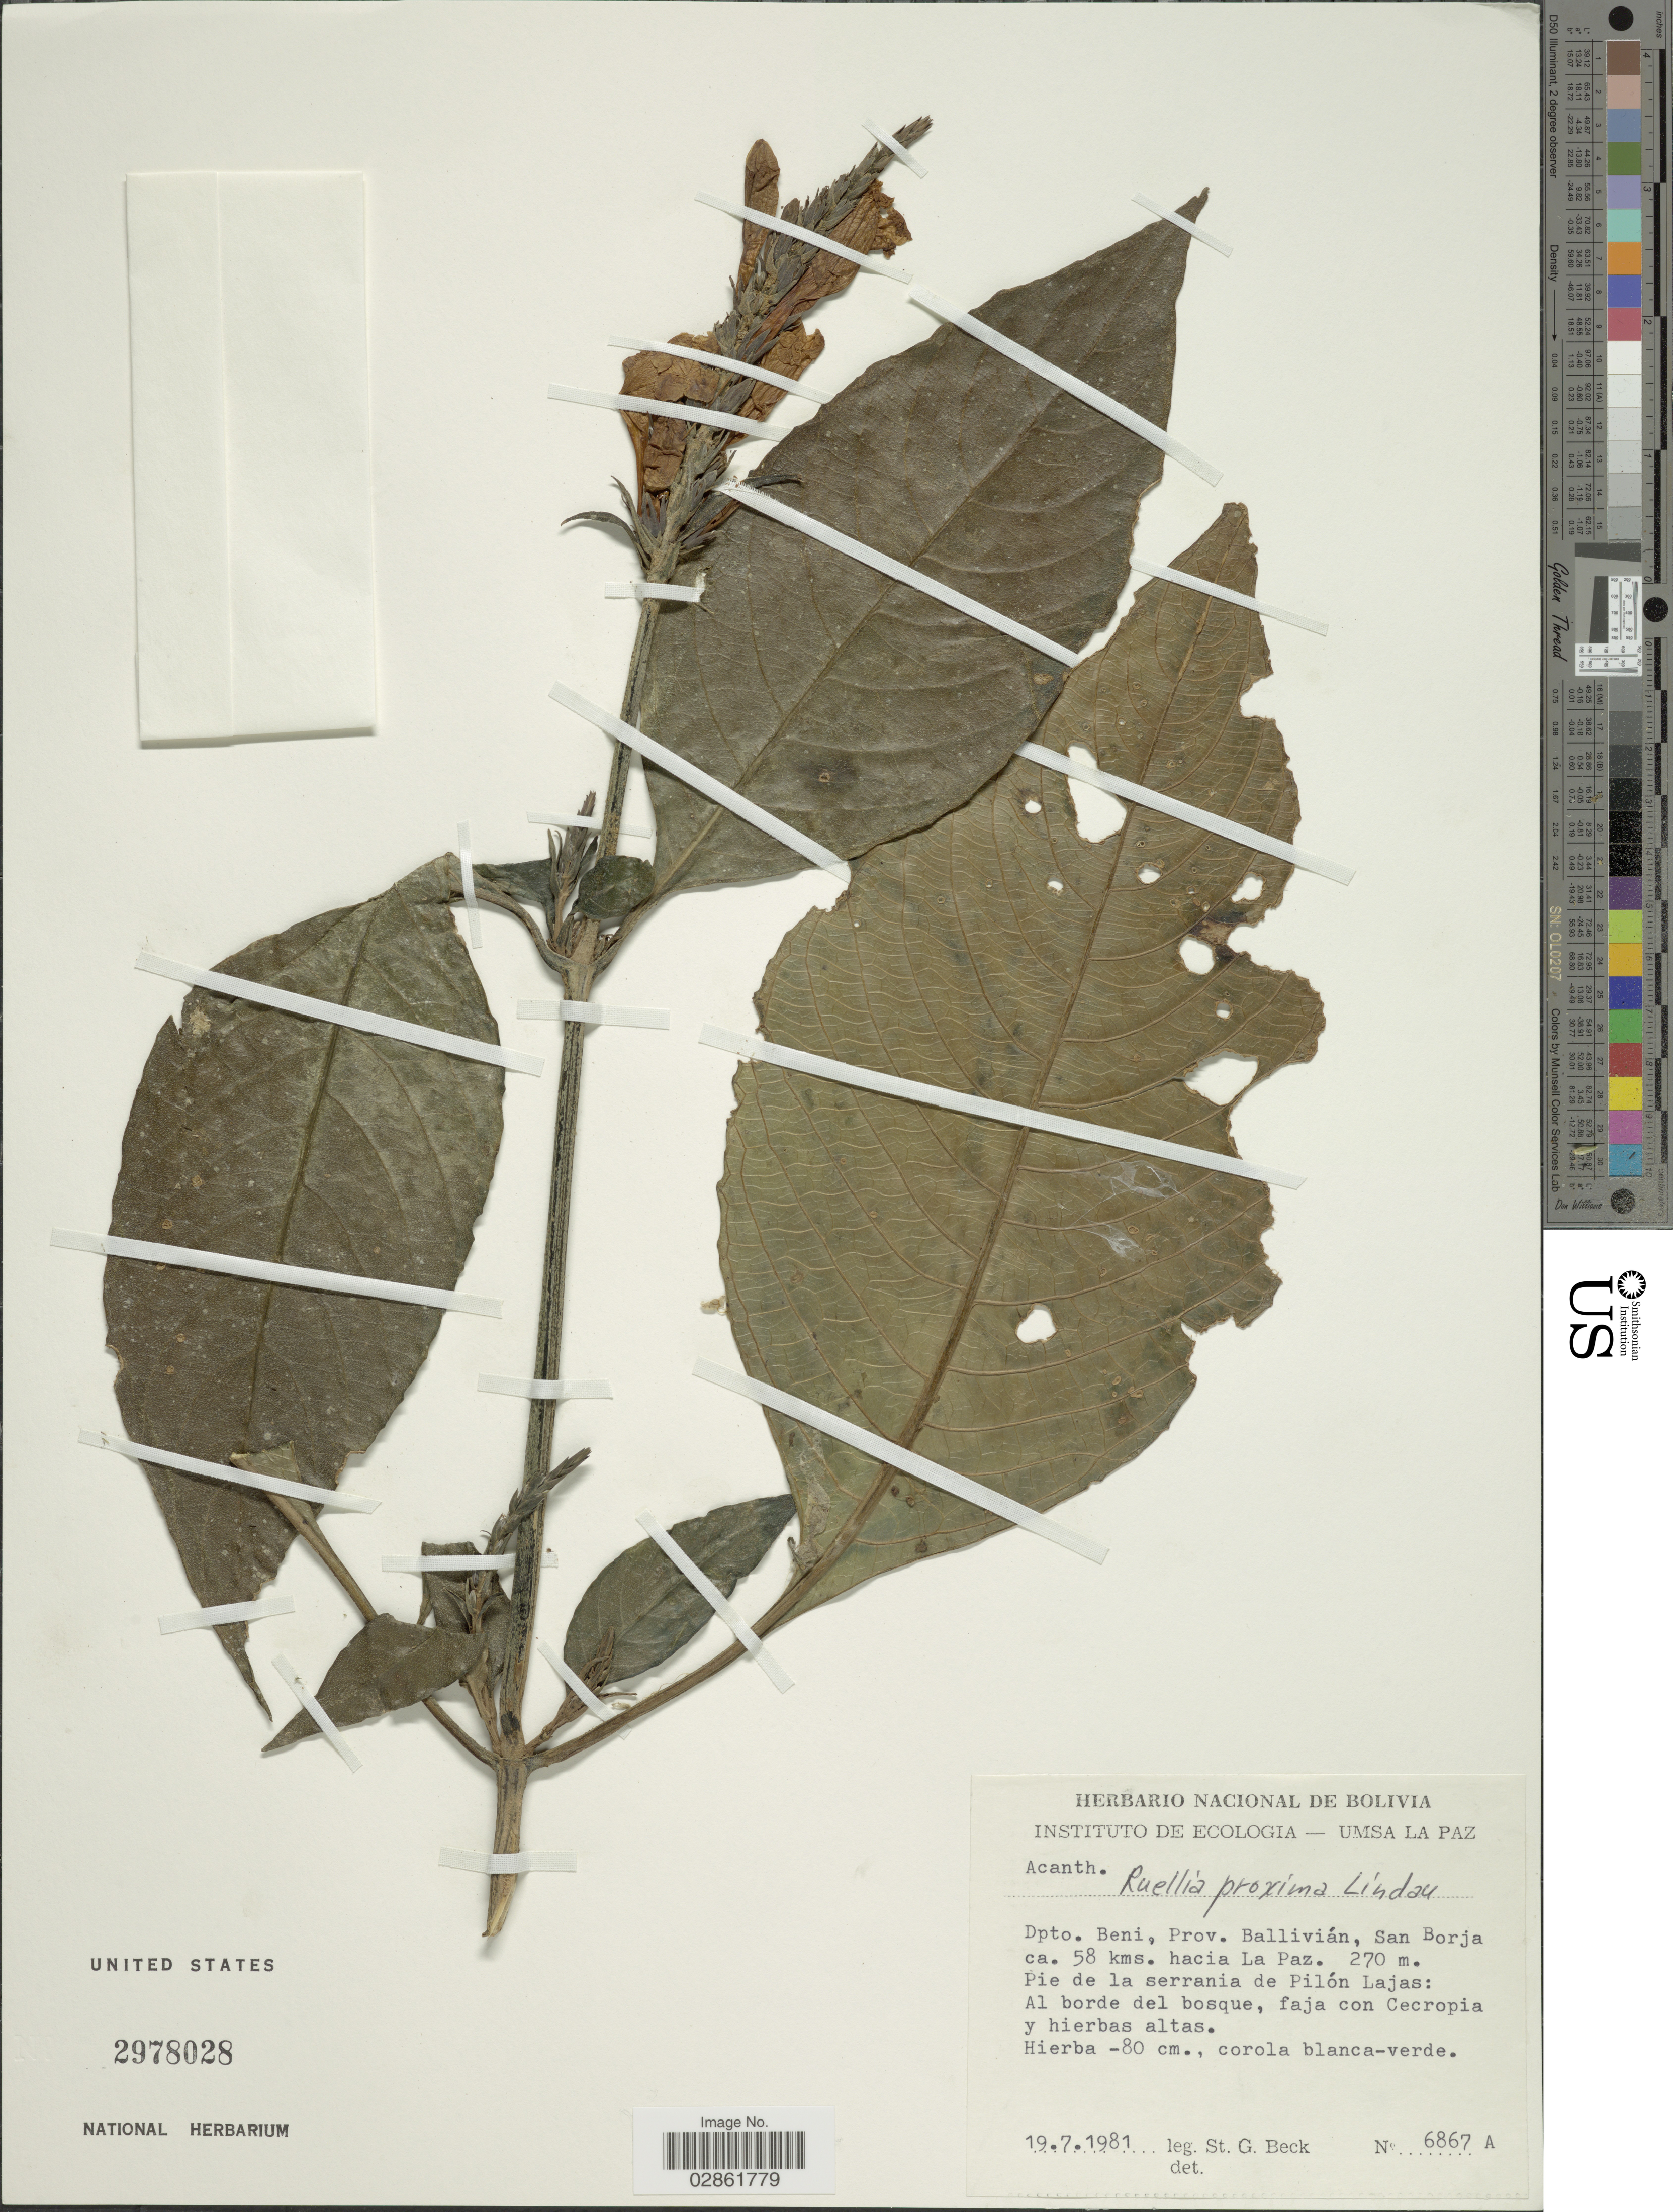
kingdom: Plantae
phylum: Tracheophyta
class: Magnoliopsida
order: Lamiales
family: Acanthaceae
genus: Ruellia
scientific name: Ruellia proxima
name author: Lindau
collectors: S. G. Beck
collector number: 6867A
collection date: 1981-07-19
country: Bolivia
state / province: Beni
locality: Dpto. Beni, Prov. Ballivían, San Borja ca. 58 kms. hacia La Paz, Pie de la serrania de Pilón Lajas.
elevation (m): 270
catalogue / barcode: US 2978028